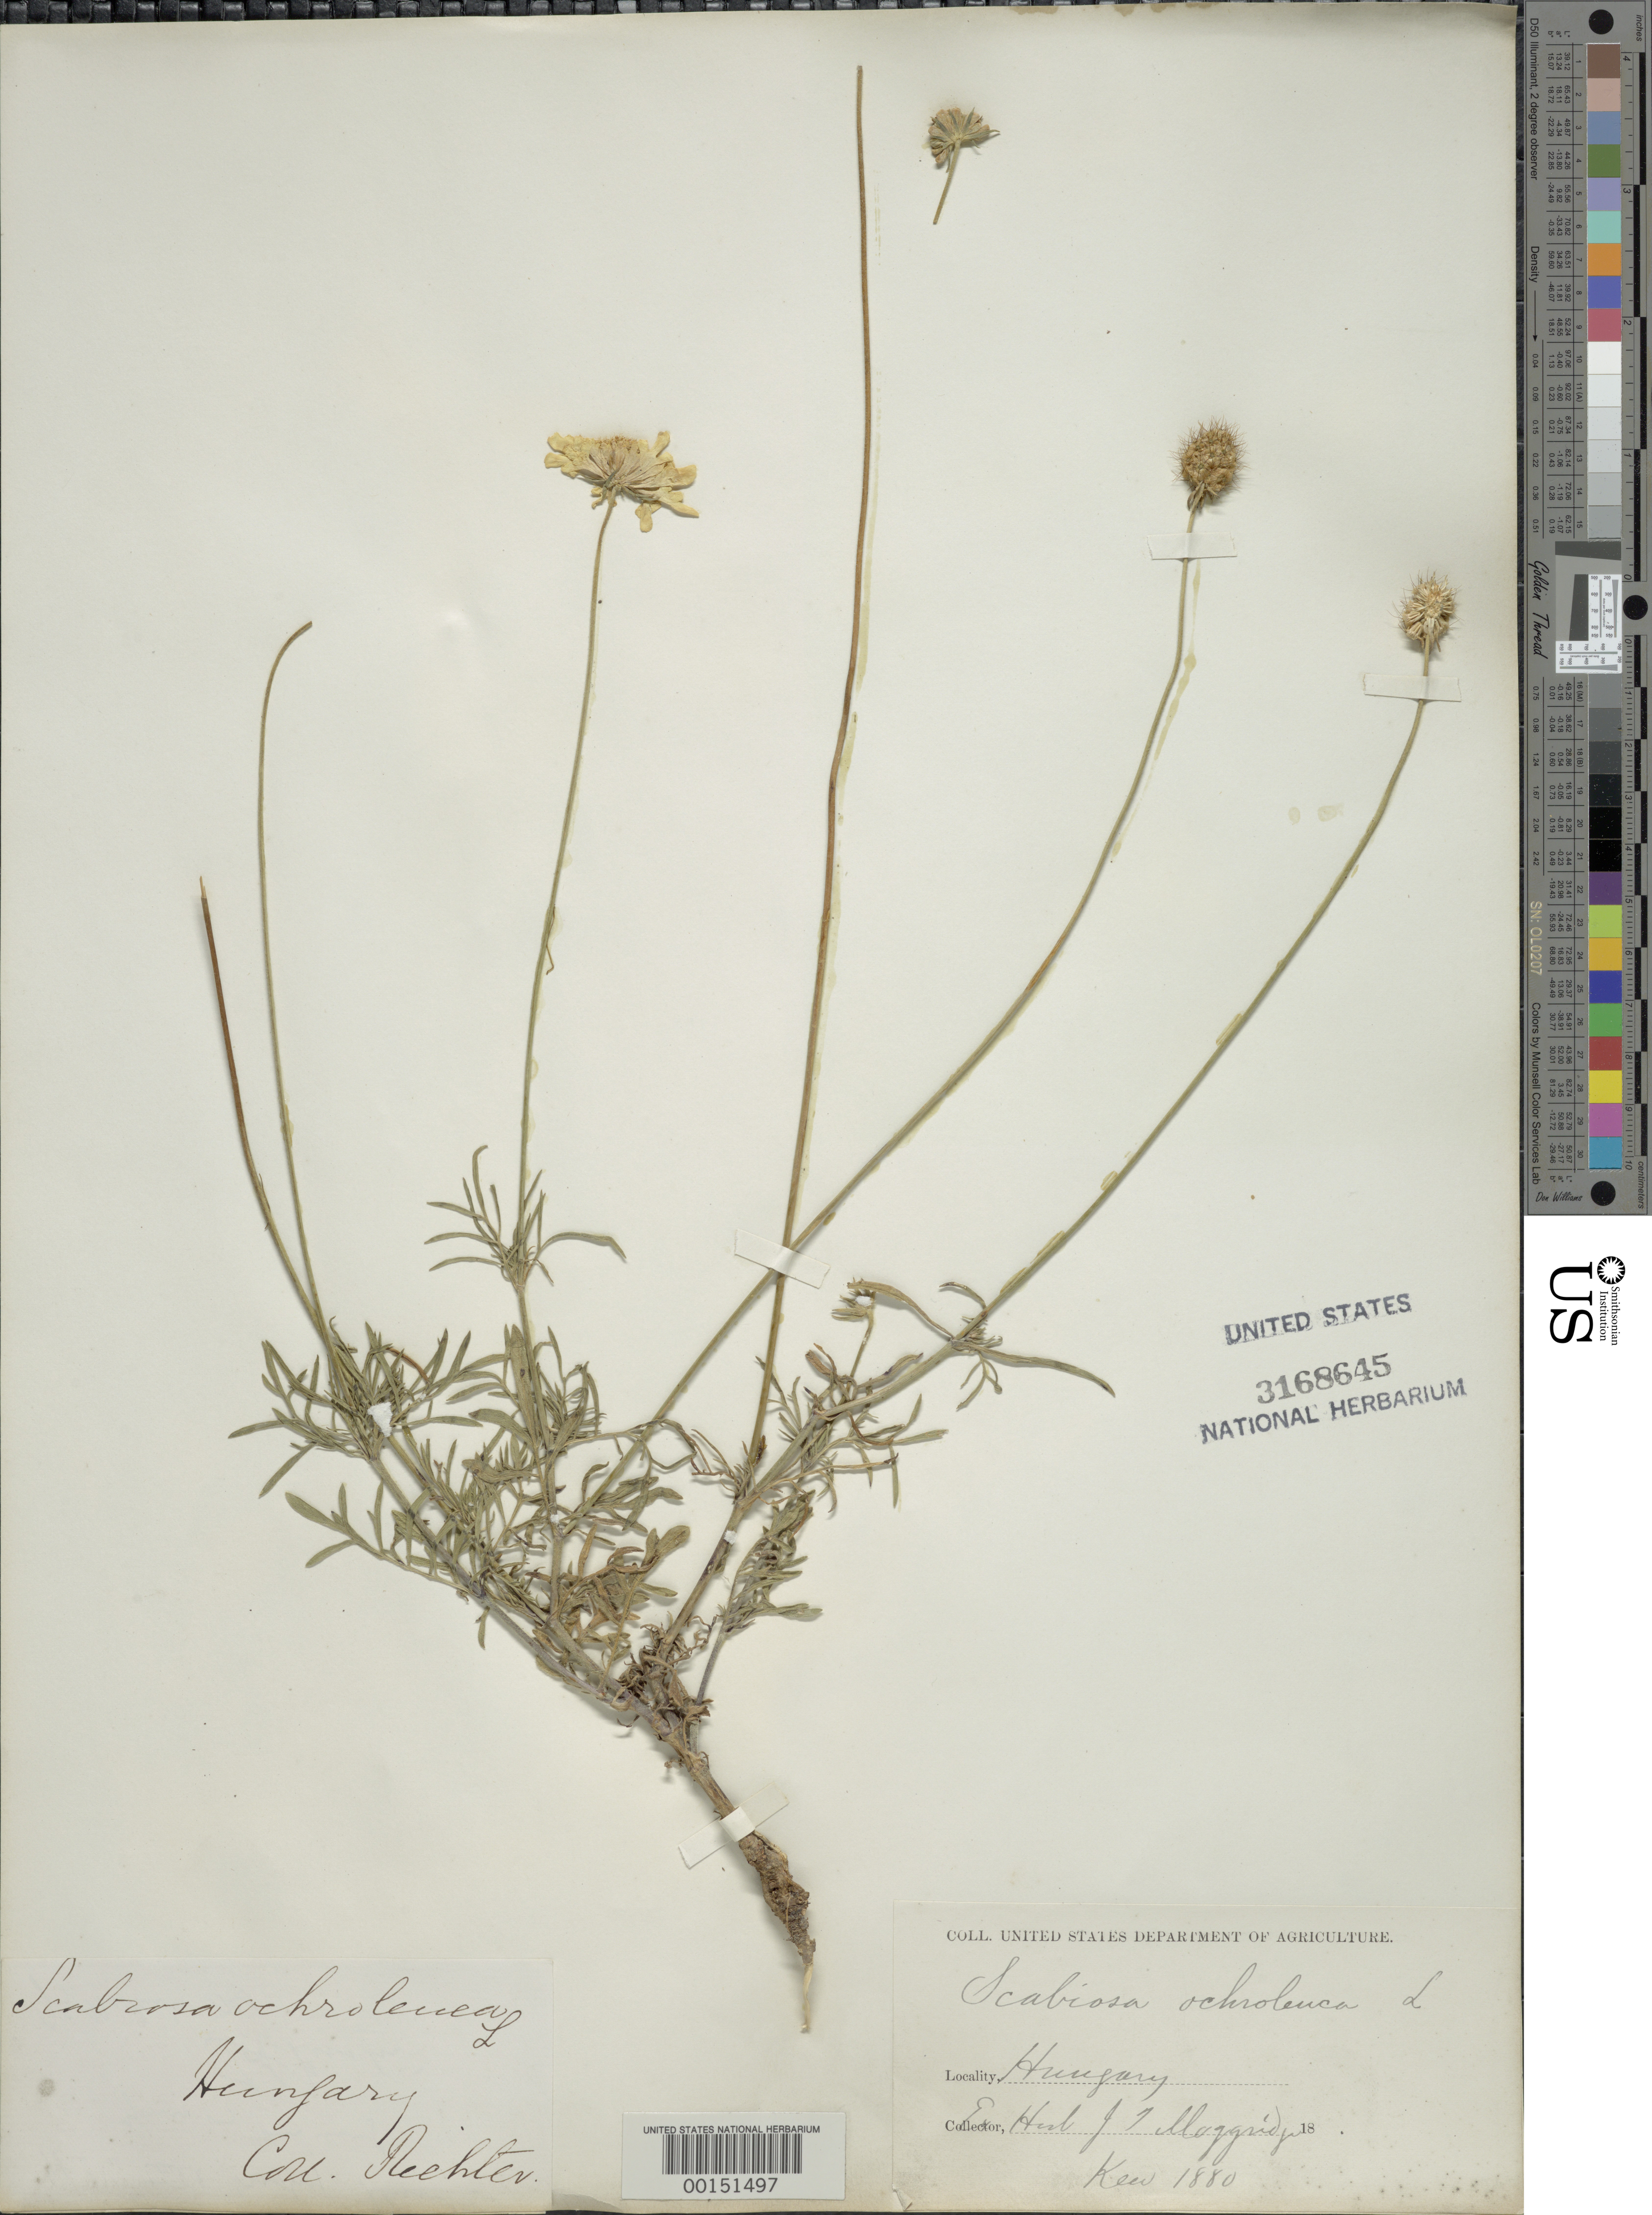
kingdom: Plantae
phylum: Tracheophyta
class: Magnoliopsida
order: Dipsacales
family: Caprifoliaceae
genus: Scabiosa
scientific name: Scabiosa ochroleuca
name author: L.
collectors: -- Richter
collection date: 1880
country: Hungary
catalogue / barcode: US 3168645